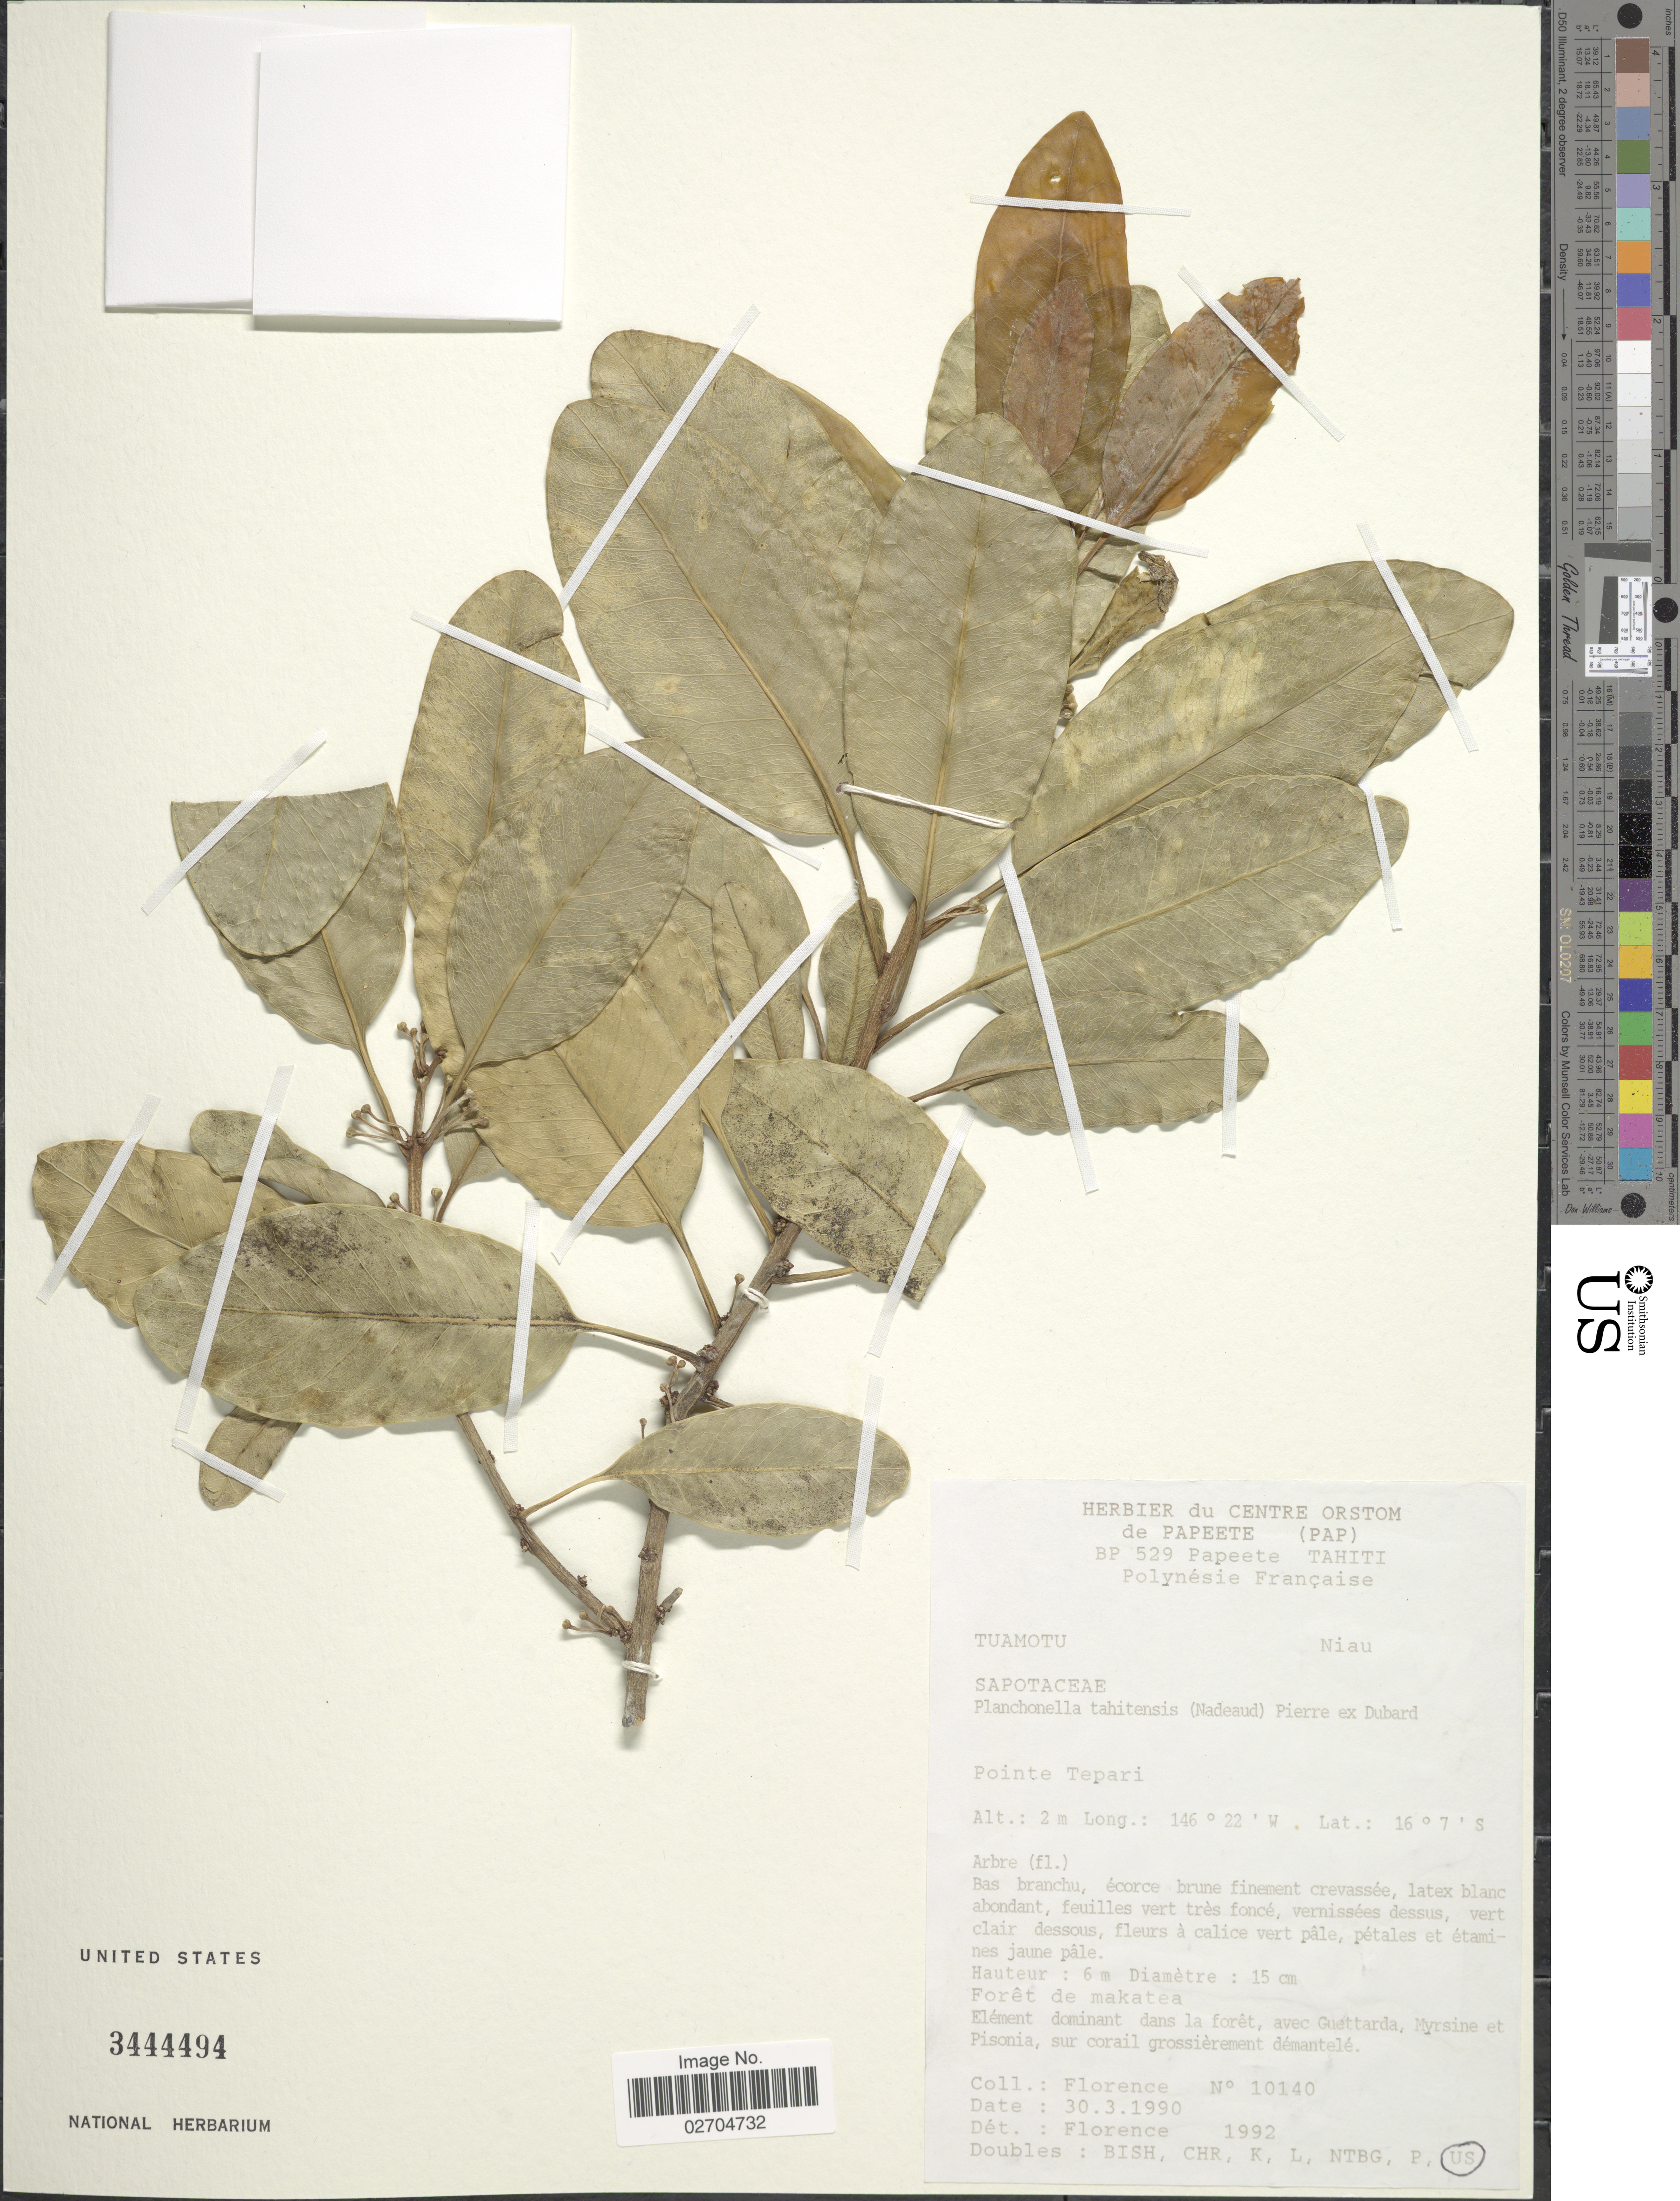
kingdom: Plantae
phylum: Tracheophyta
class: Magnoliopsida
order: Ericales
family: Sapotaceae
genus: Planchonella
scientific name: Planchonella tahitensis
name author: (Nadeaud) Pierre ex Dubard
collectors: -. Florence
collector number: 10140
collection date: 1990-03-30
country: French Polynesia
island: Niau Atoll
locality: Tuamotu. Niau. Pointe Tepari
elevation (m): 2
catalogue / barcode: US 3444494